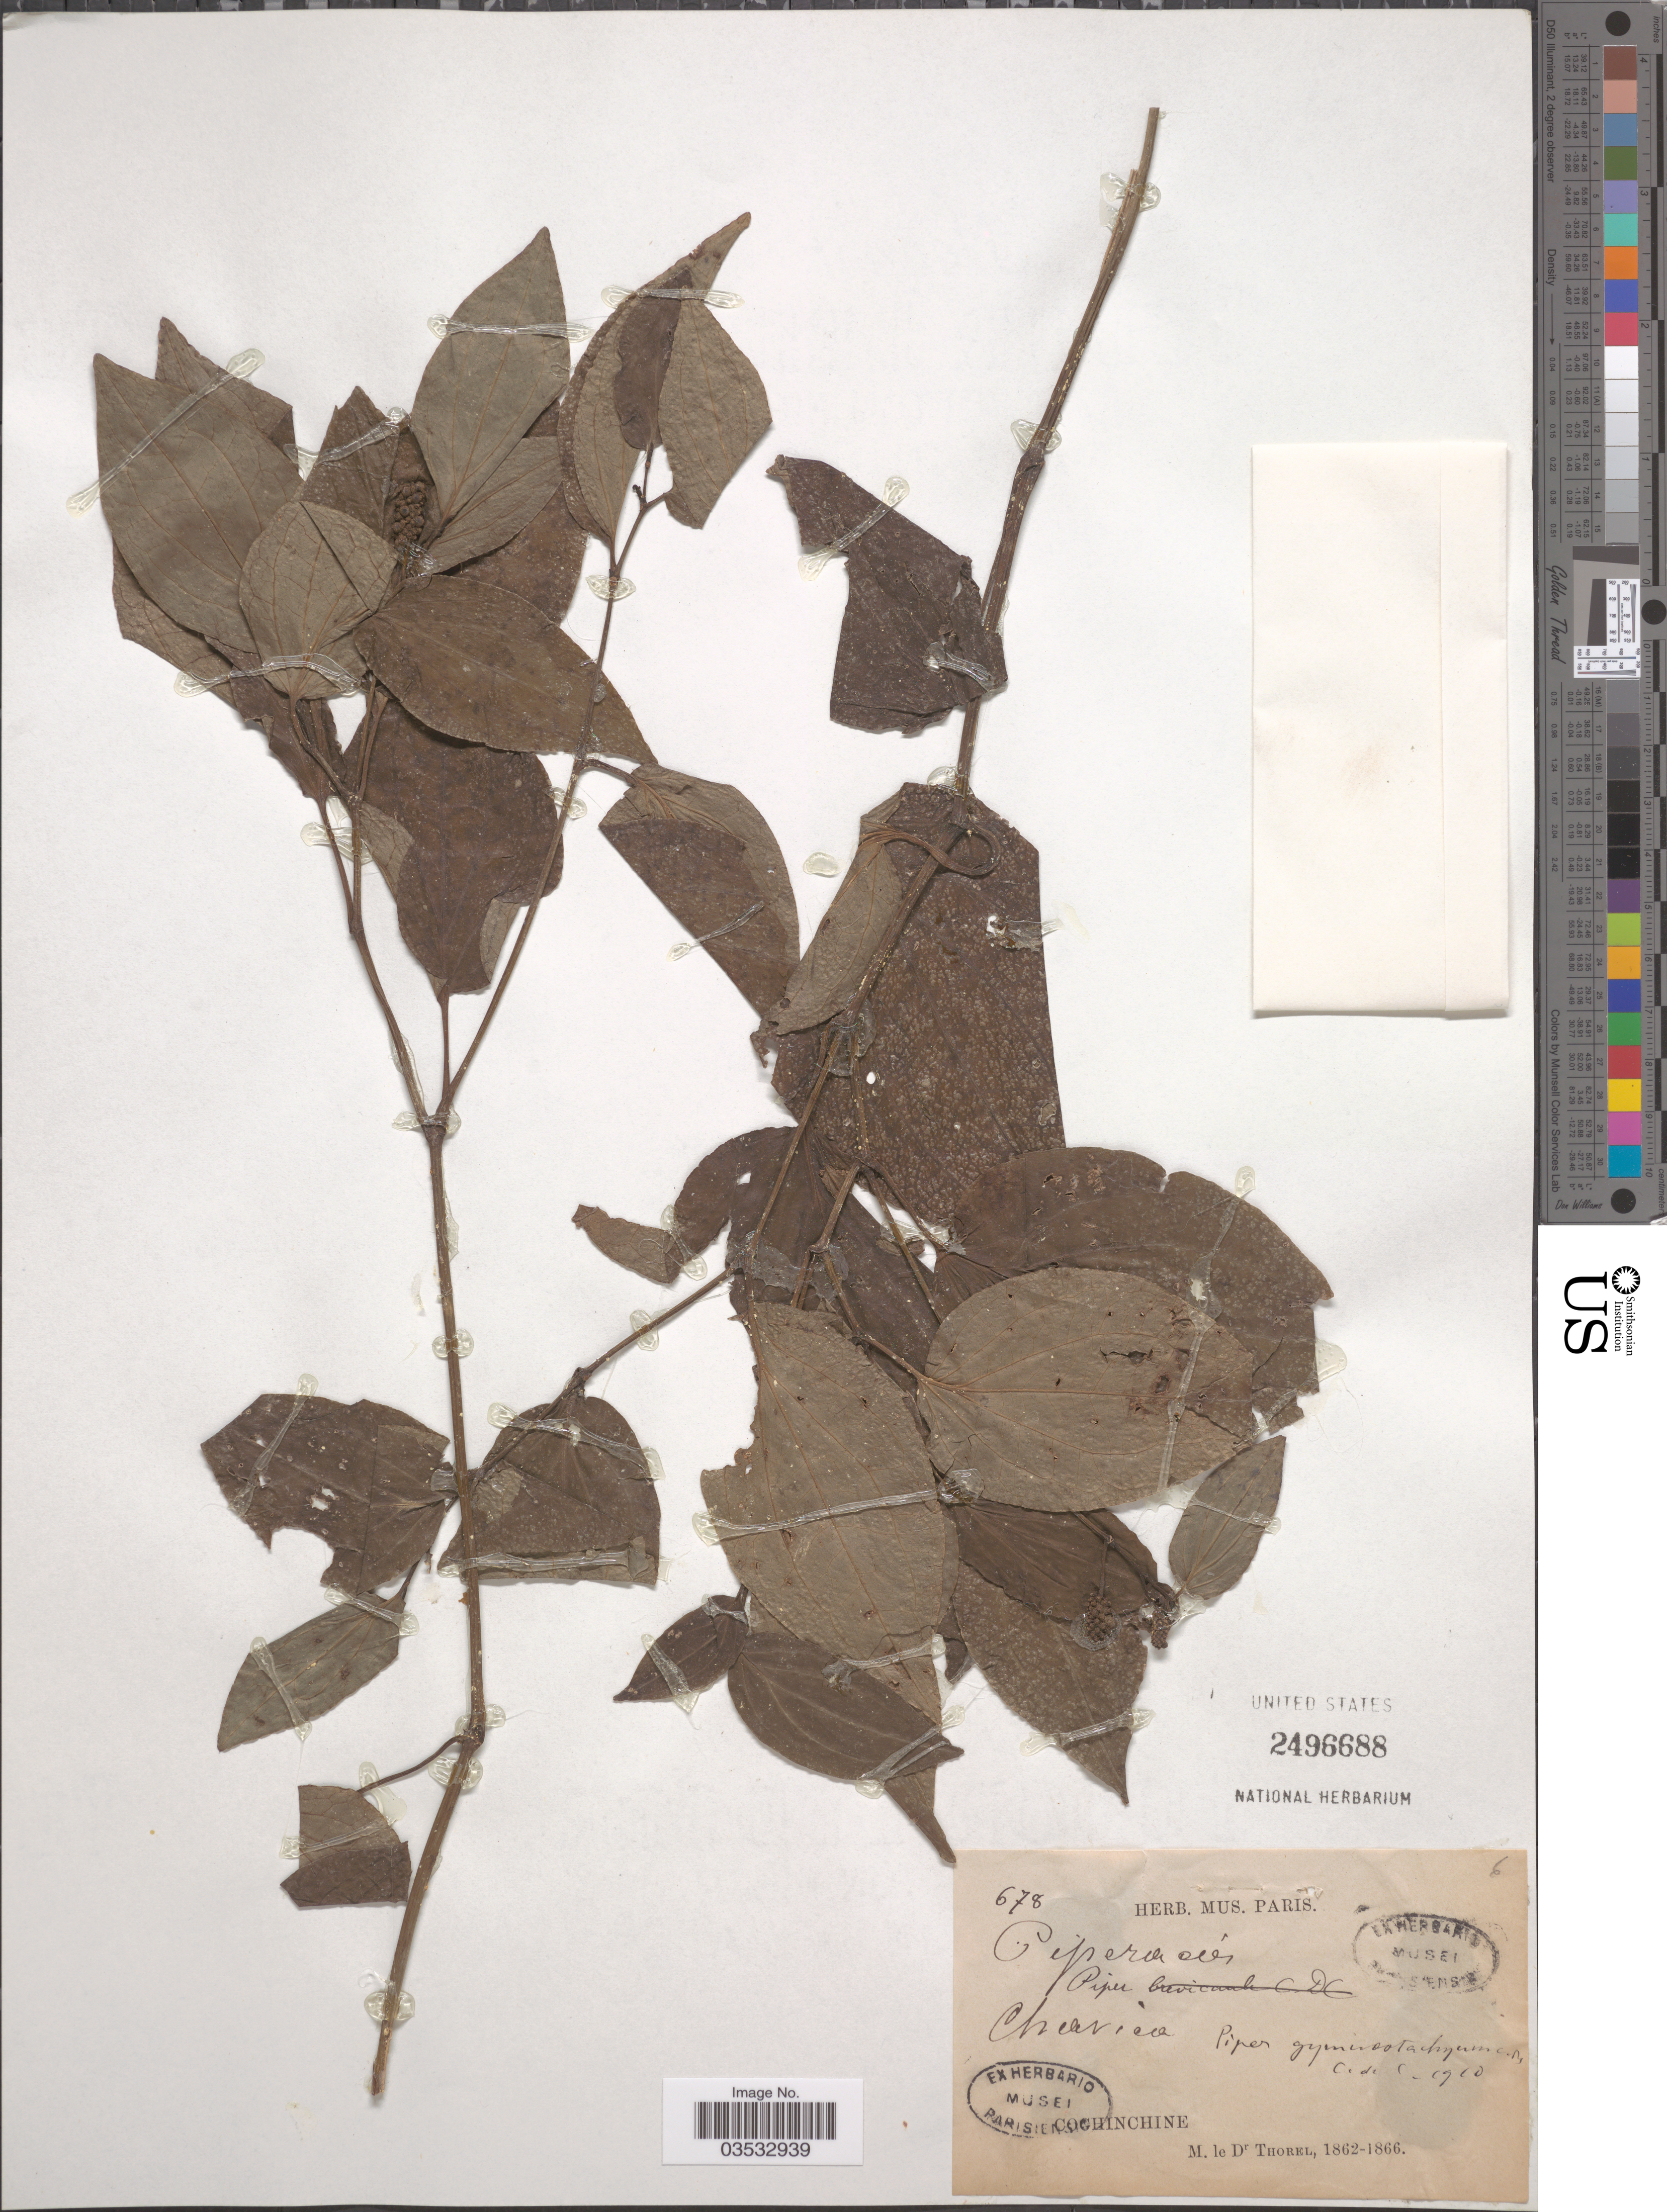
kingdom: Plantae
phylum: Tracheophyta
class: Magnoliopsida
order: Piperales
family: Piperaceae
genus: Piper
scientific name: Piper gymnostachyum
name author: C. DC.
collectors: Thorel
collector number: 678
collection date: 1862/1866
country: Vietnam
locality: Cochinchine.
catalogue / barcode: US 2496688